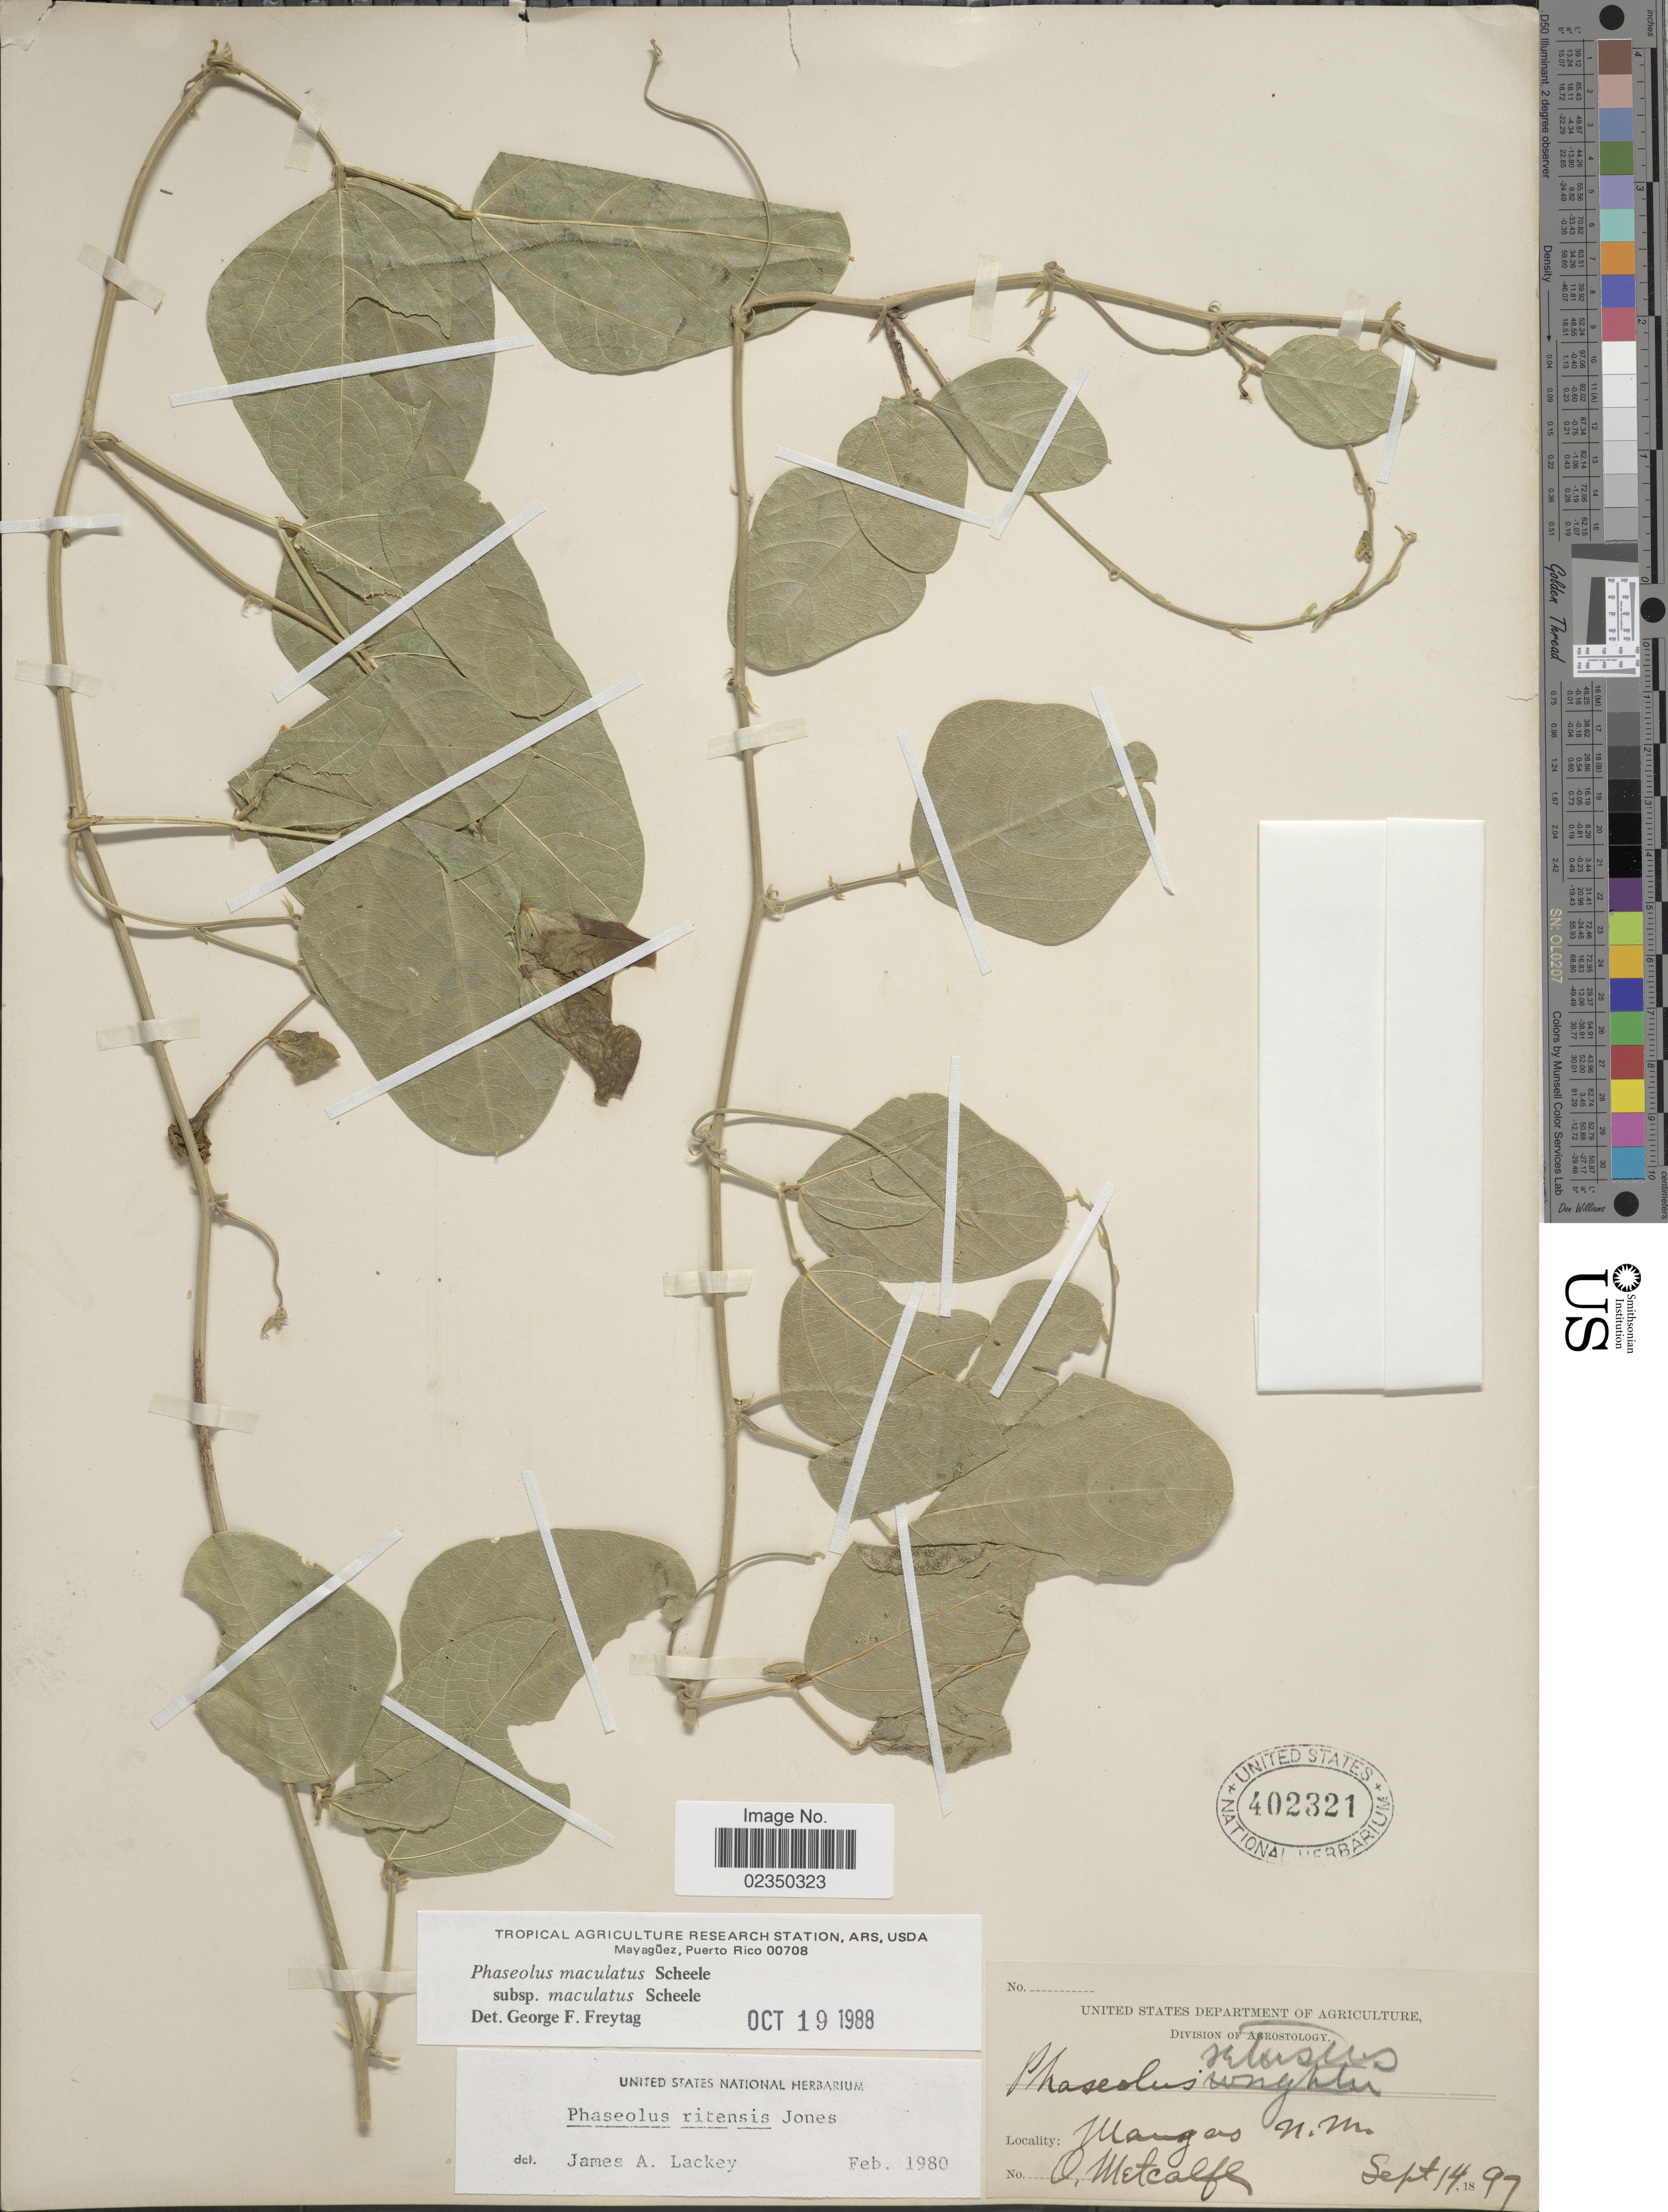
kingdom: Plantae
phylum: Tracheophyta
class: Magnoliopsida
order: Fabales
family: Fabaceae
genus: Phaseolus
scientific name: Phaseolus maculatus subsp. maculatus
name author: Scheele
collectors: O. B. Metcalfe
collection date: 1897-09-14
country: United States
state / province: New Mexico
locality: Mangas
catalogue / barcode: US 402321